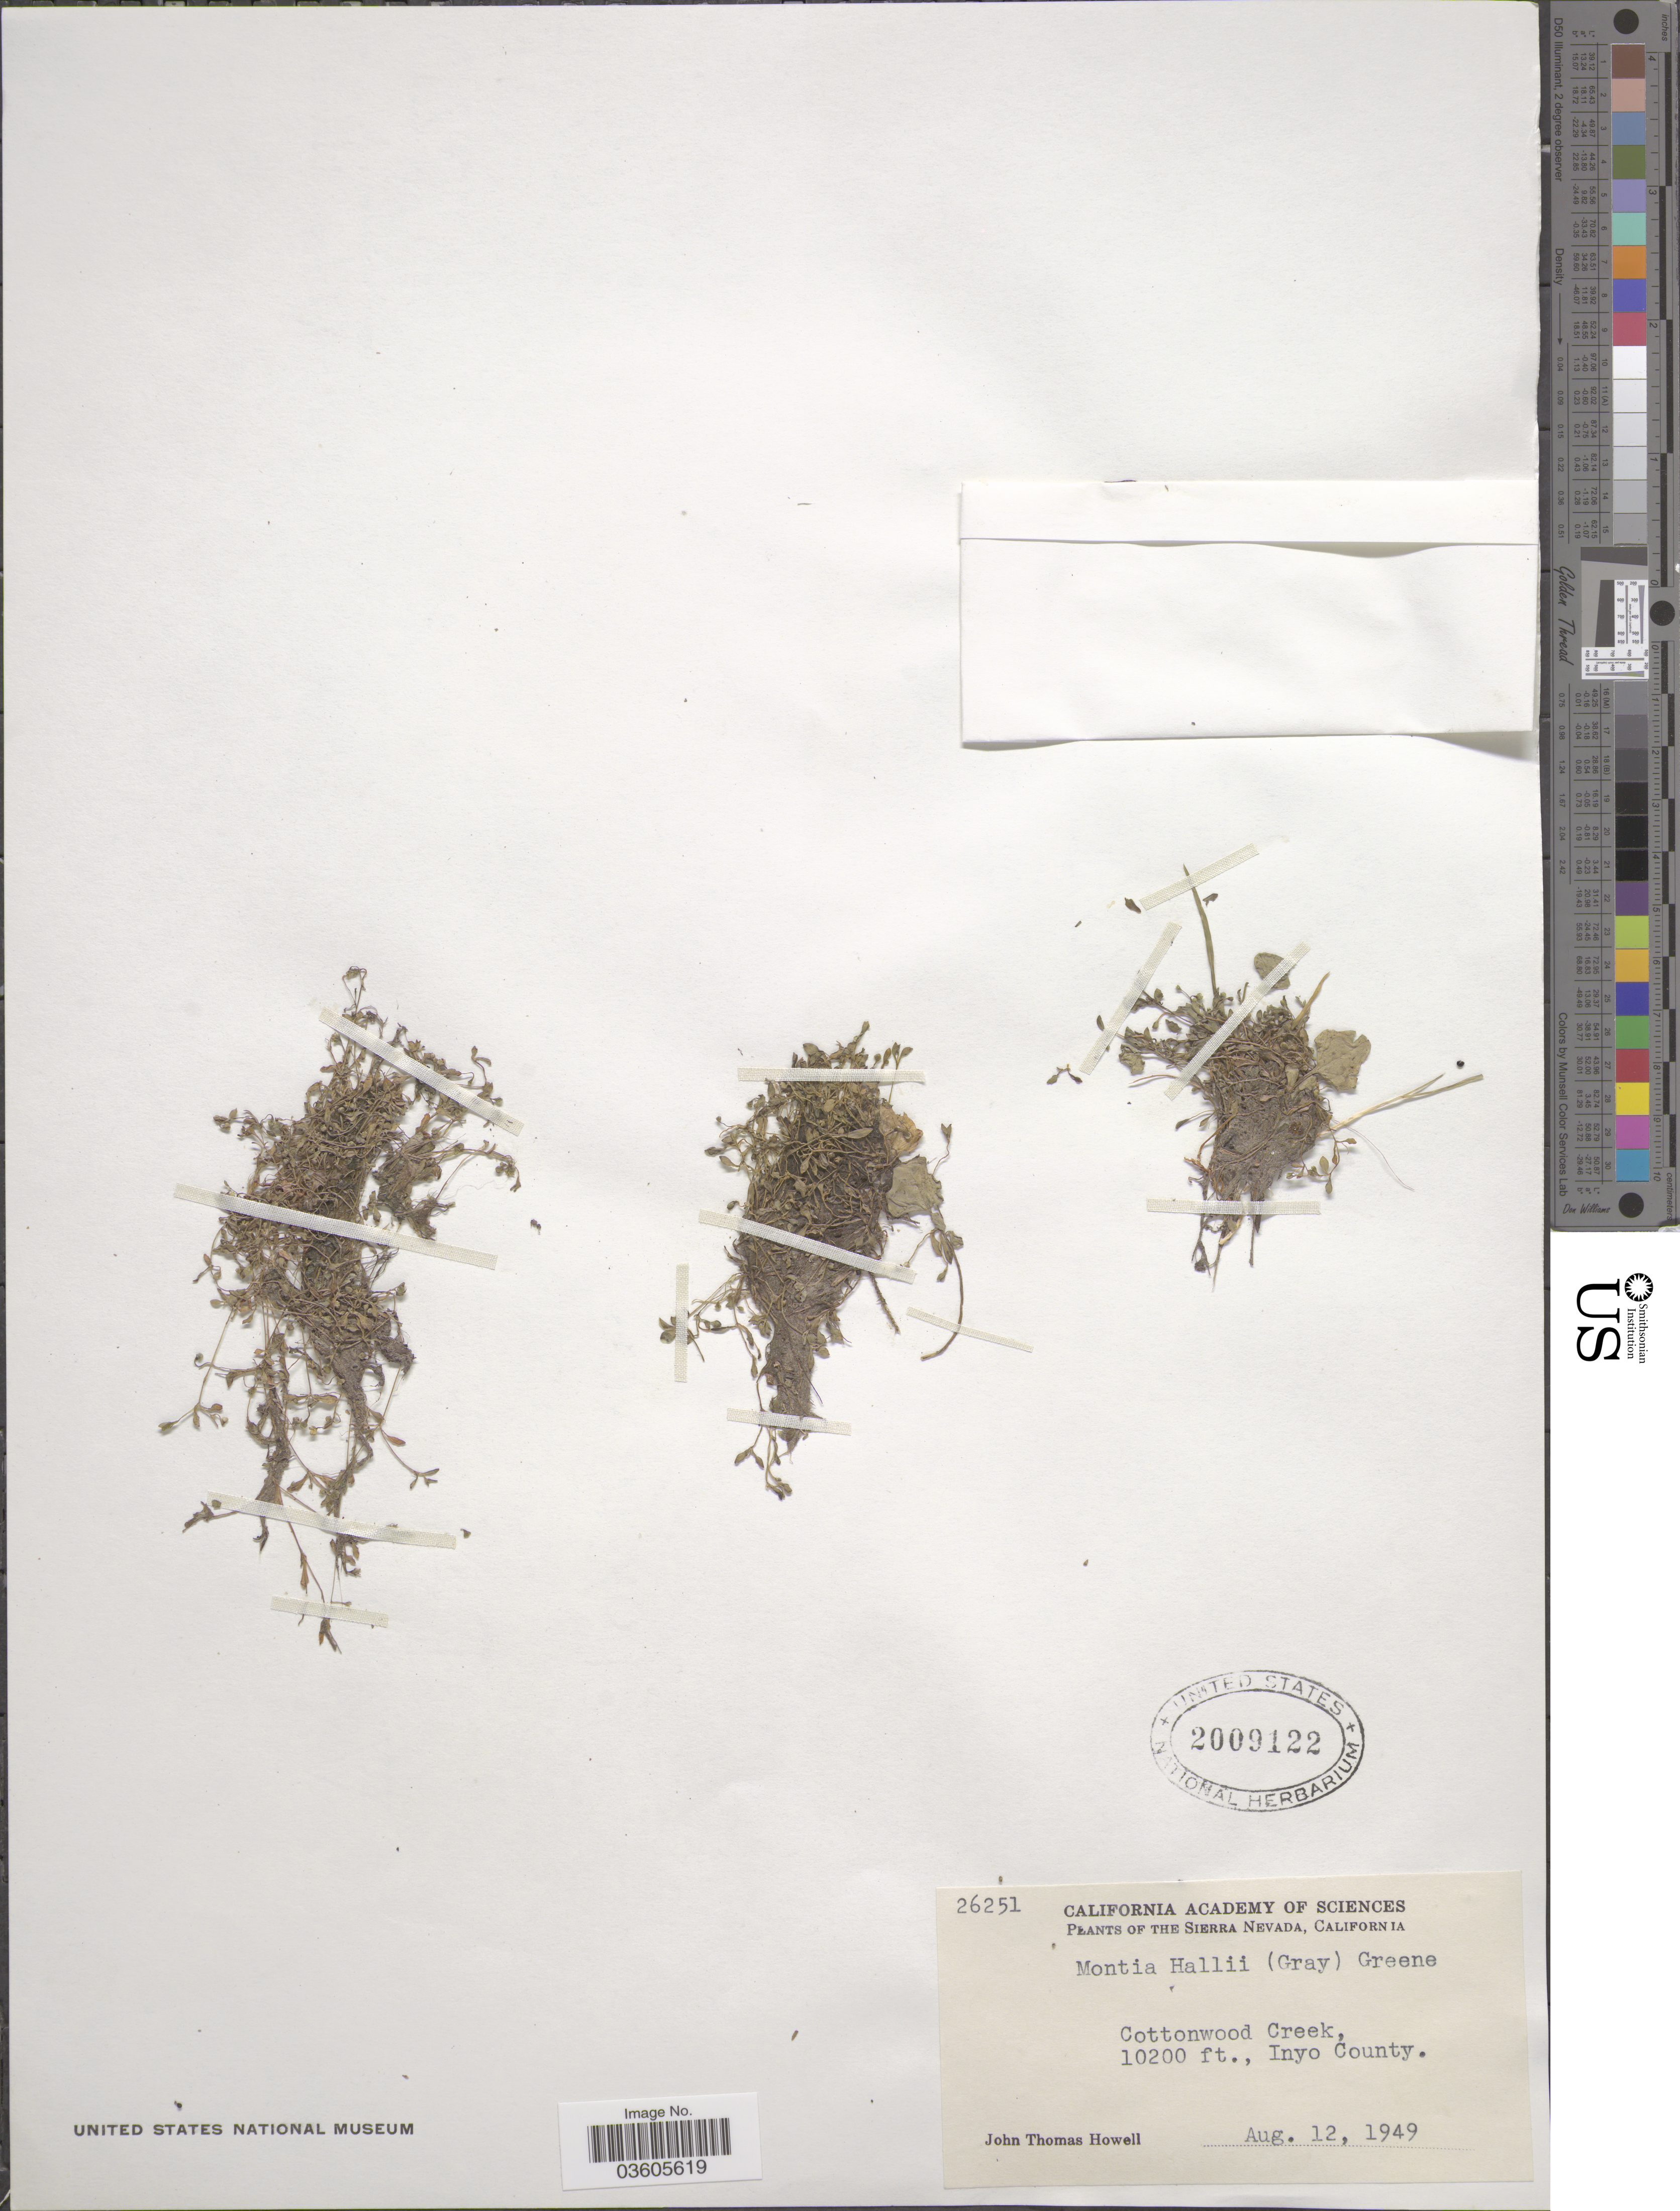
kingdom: Plantae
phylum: Tracheophyta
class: Magnoliopsida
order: Caryophyllales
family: Montiaceae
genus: Montia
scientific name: Montia hallii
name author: (A. Gray) Greene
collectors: J. T. Howell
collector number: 26251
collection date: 1949-08-12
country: United States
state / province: California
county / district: Inyo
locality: The Sierra Nevada. Cottonwood Creek, Inyo County.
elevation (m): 3109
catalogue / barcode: US 2009122